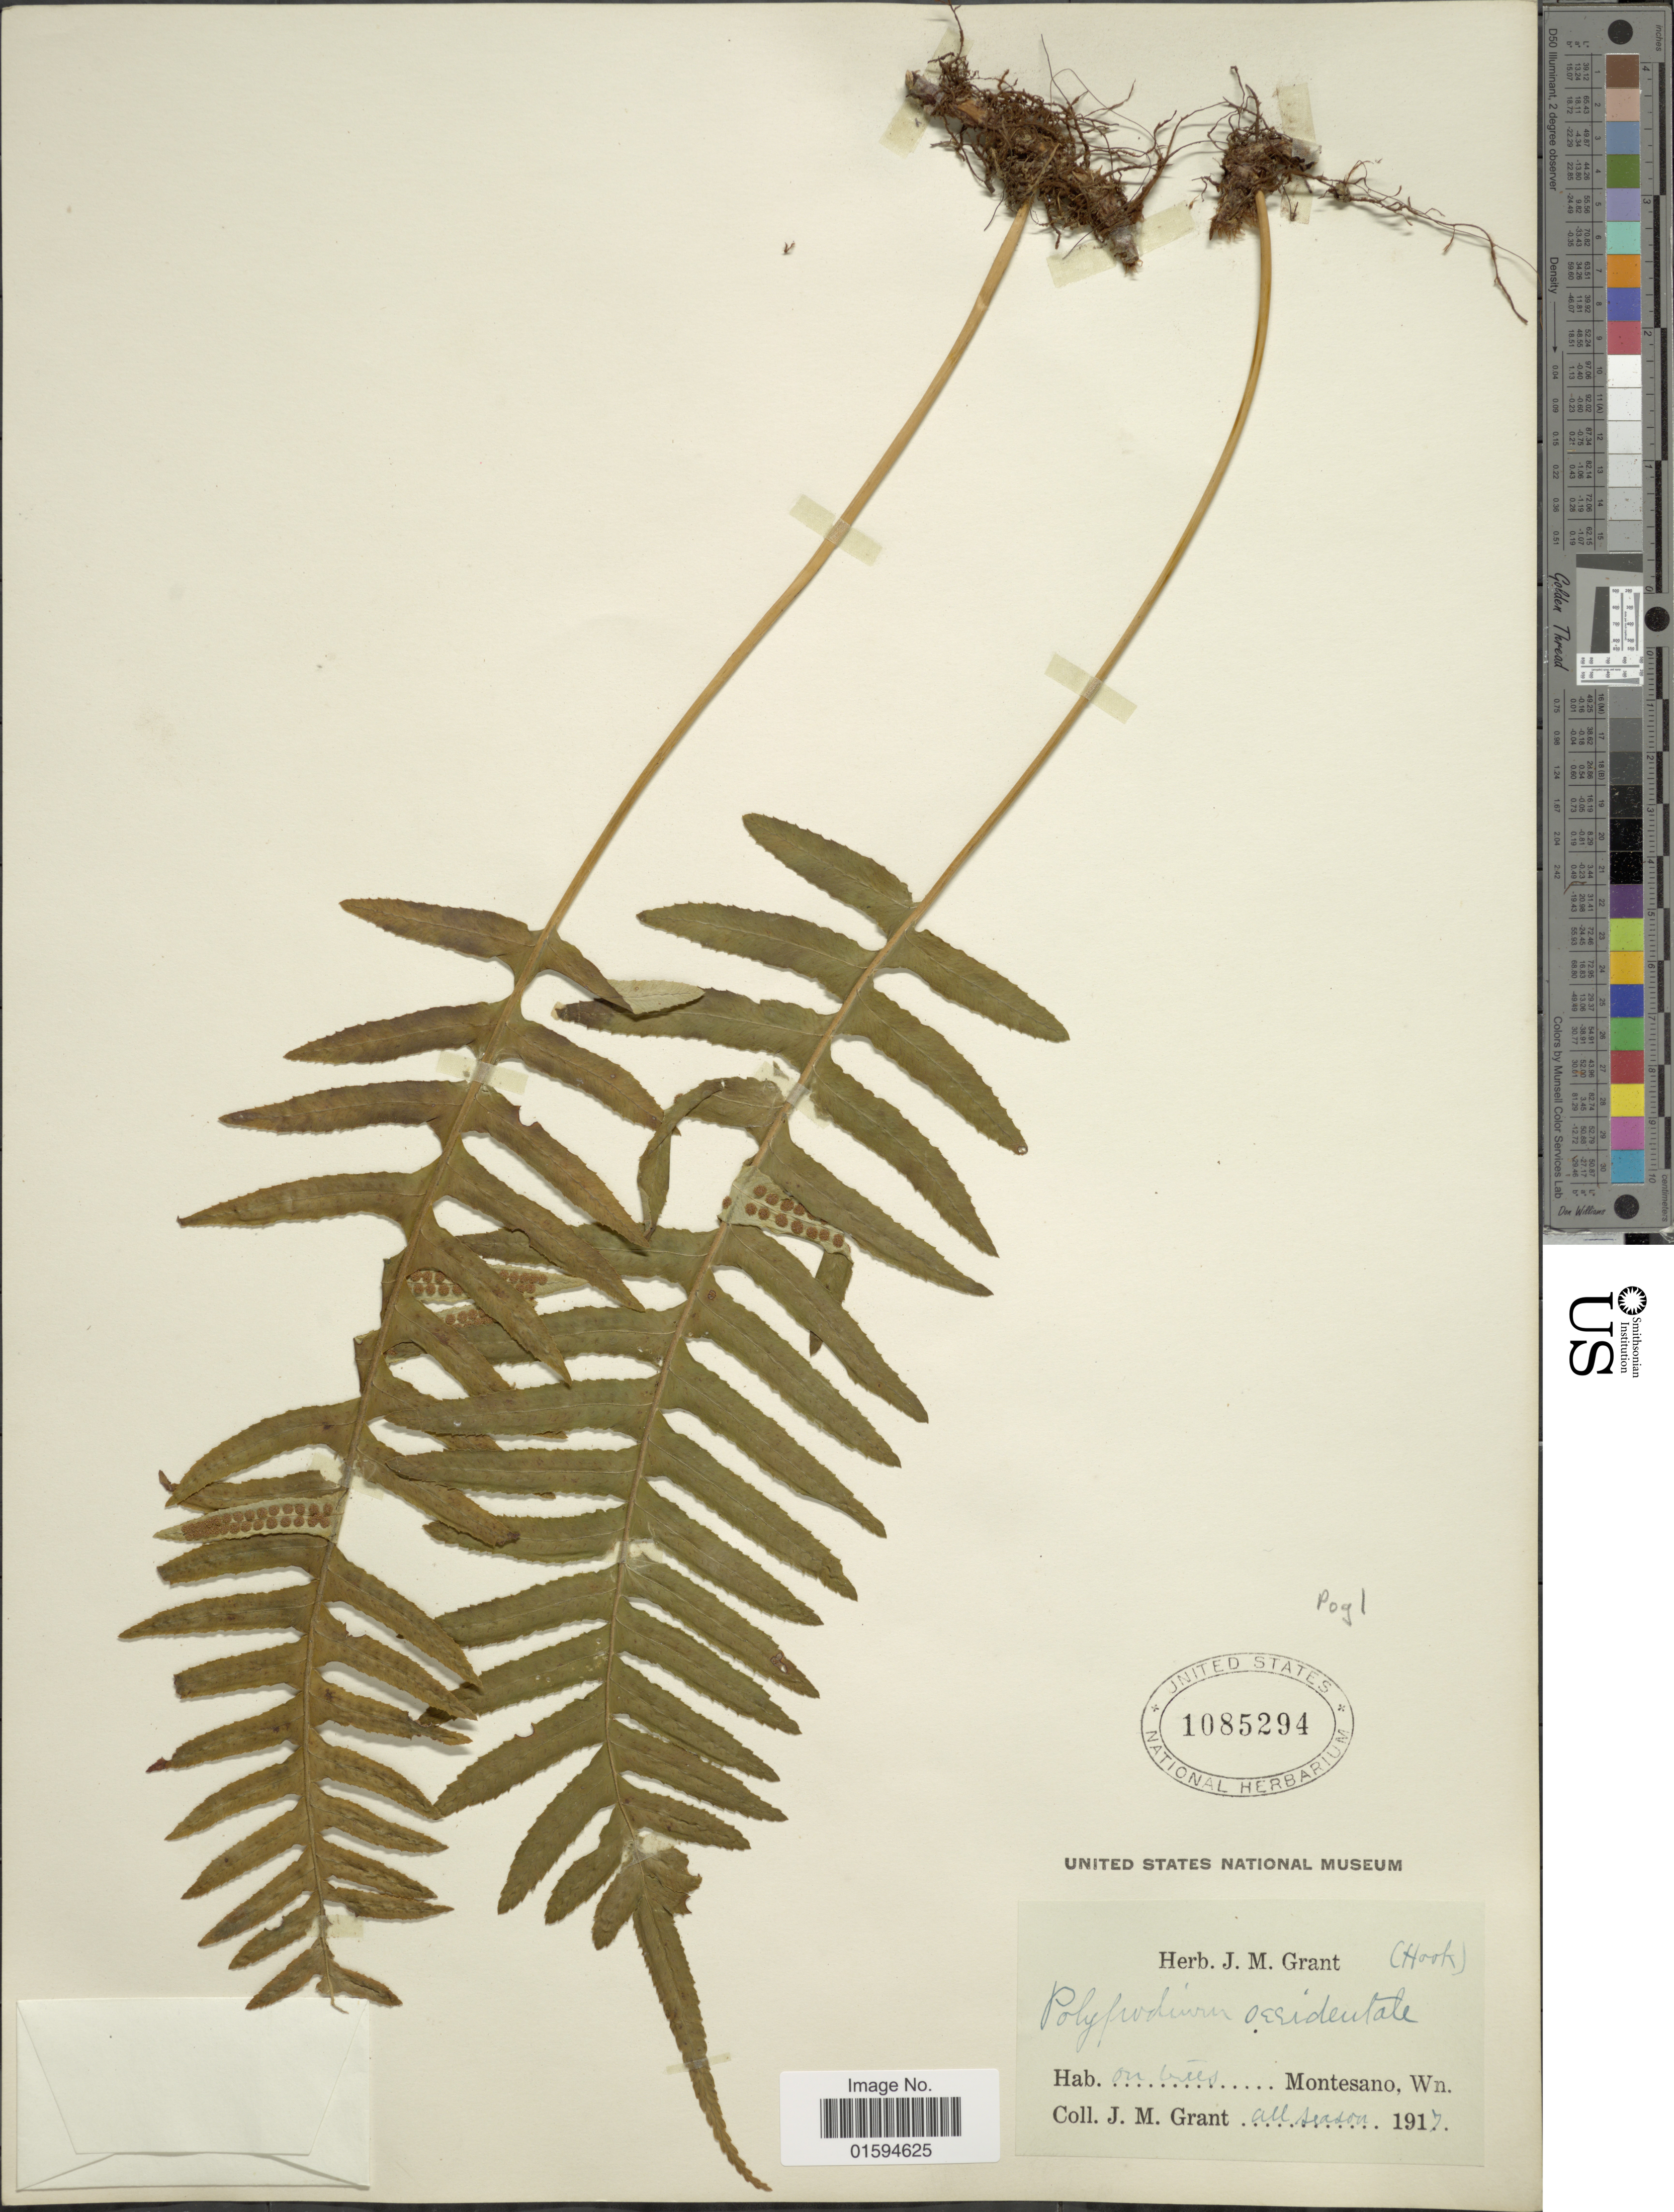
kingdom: Plantae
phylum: Tracheophyta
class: Polypodiopsida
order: Polypodiales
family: Polypodiaceae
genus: Polypodium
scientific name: Polypodium glycyrrhiza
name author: D.C. Eaton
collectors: J. M. Grant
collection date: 1917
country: United States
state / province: Washington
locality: On trees, Montesanto, Wn.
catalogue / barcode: US 1085294